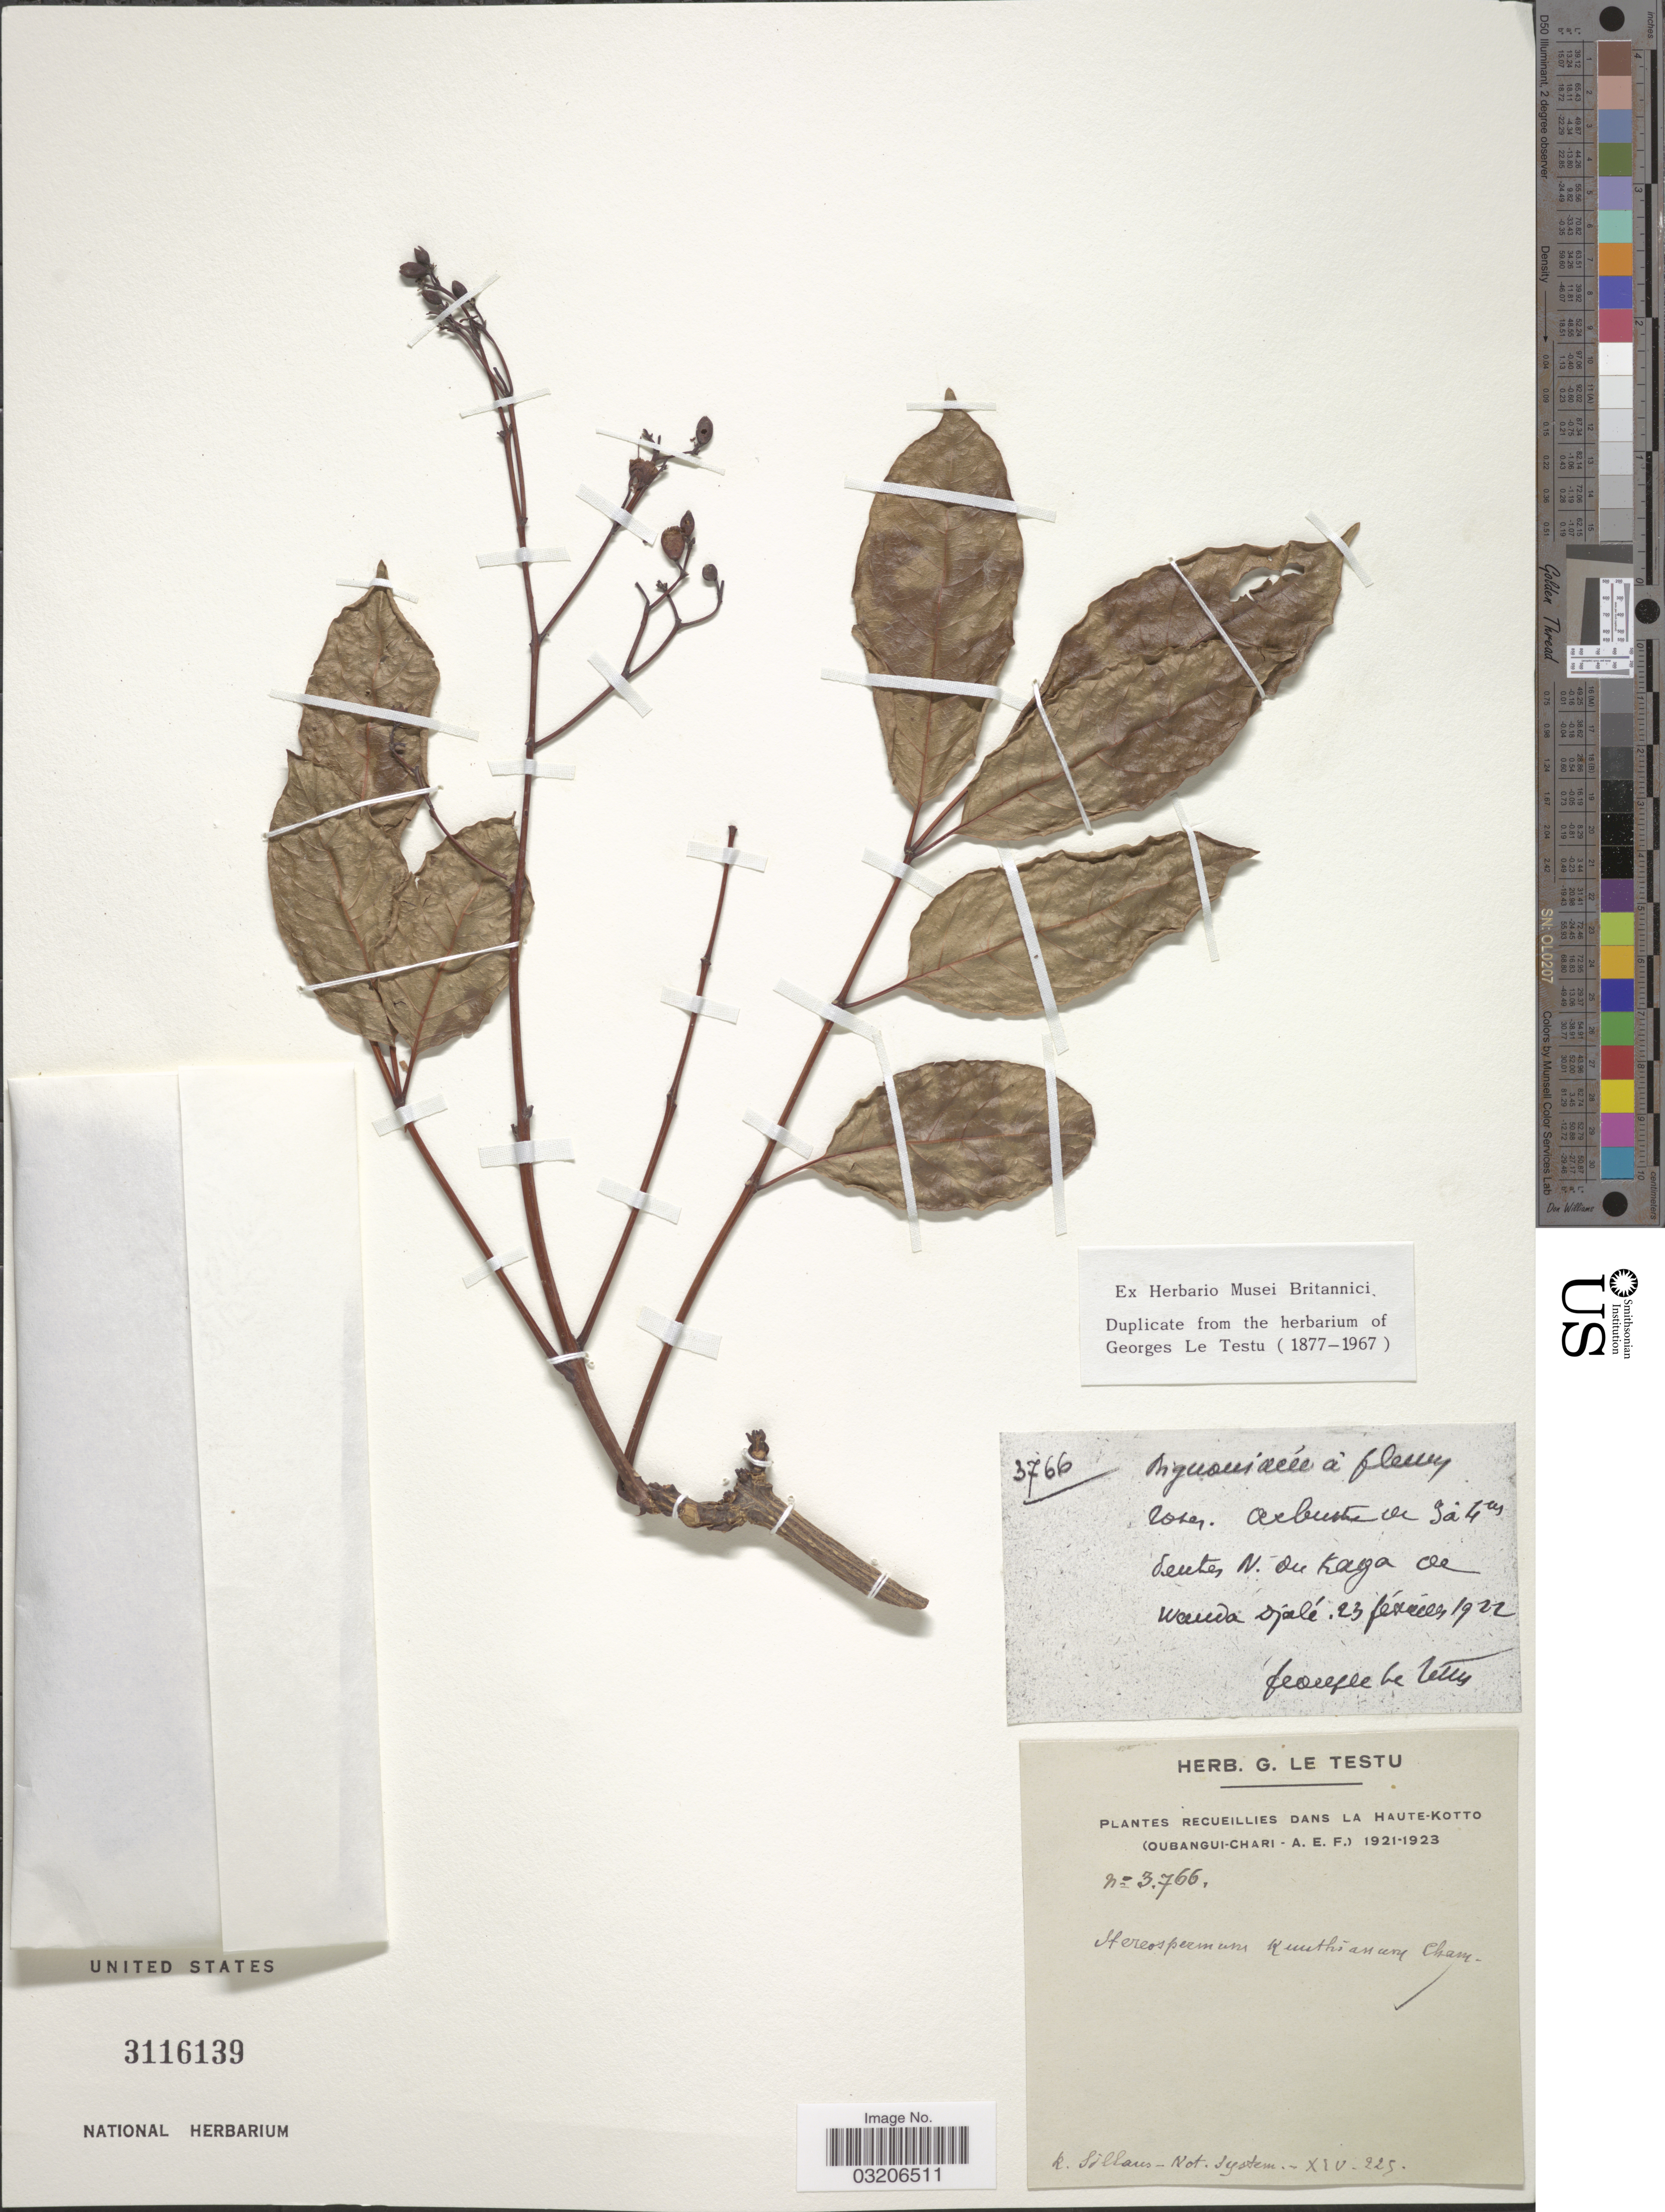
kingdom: Plantae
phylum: Tracheophyta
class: Magnoliopsida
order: Lamiales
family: Bignoniaceae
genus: Stereospermum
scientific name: Stereospermum kunthianum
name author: Cham.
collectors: G. Le Testu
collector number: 3766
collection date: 1922-02-23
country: Central African Republic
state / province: Haute-Kotto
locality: Dans La Haute-Kotto (Oubangui-Chari - A. E. F.)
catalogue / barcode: US 3116139